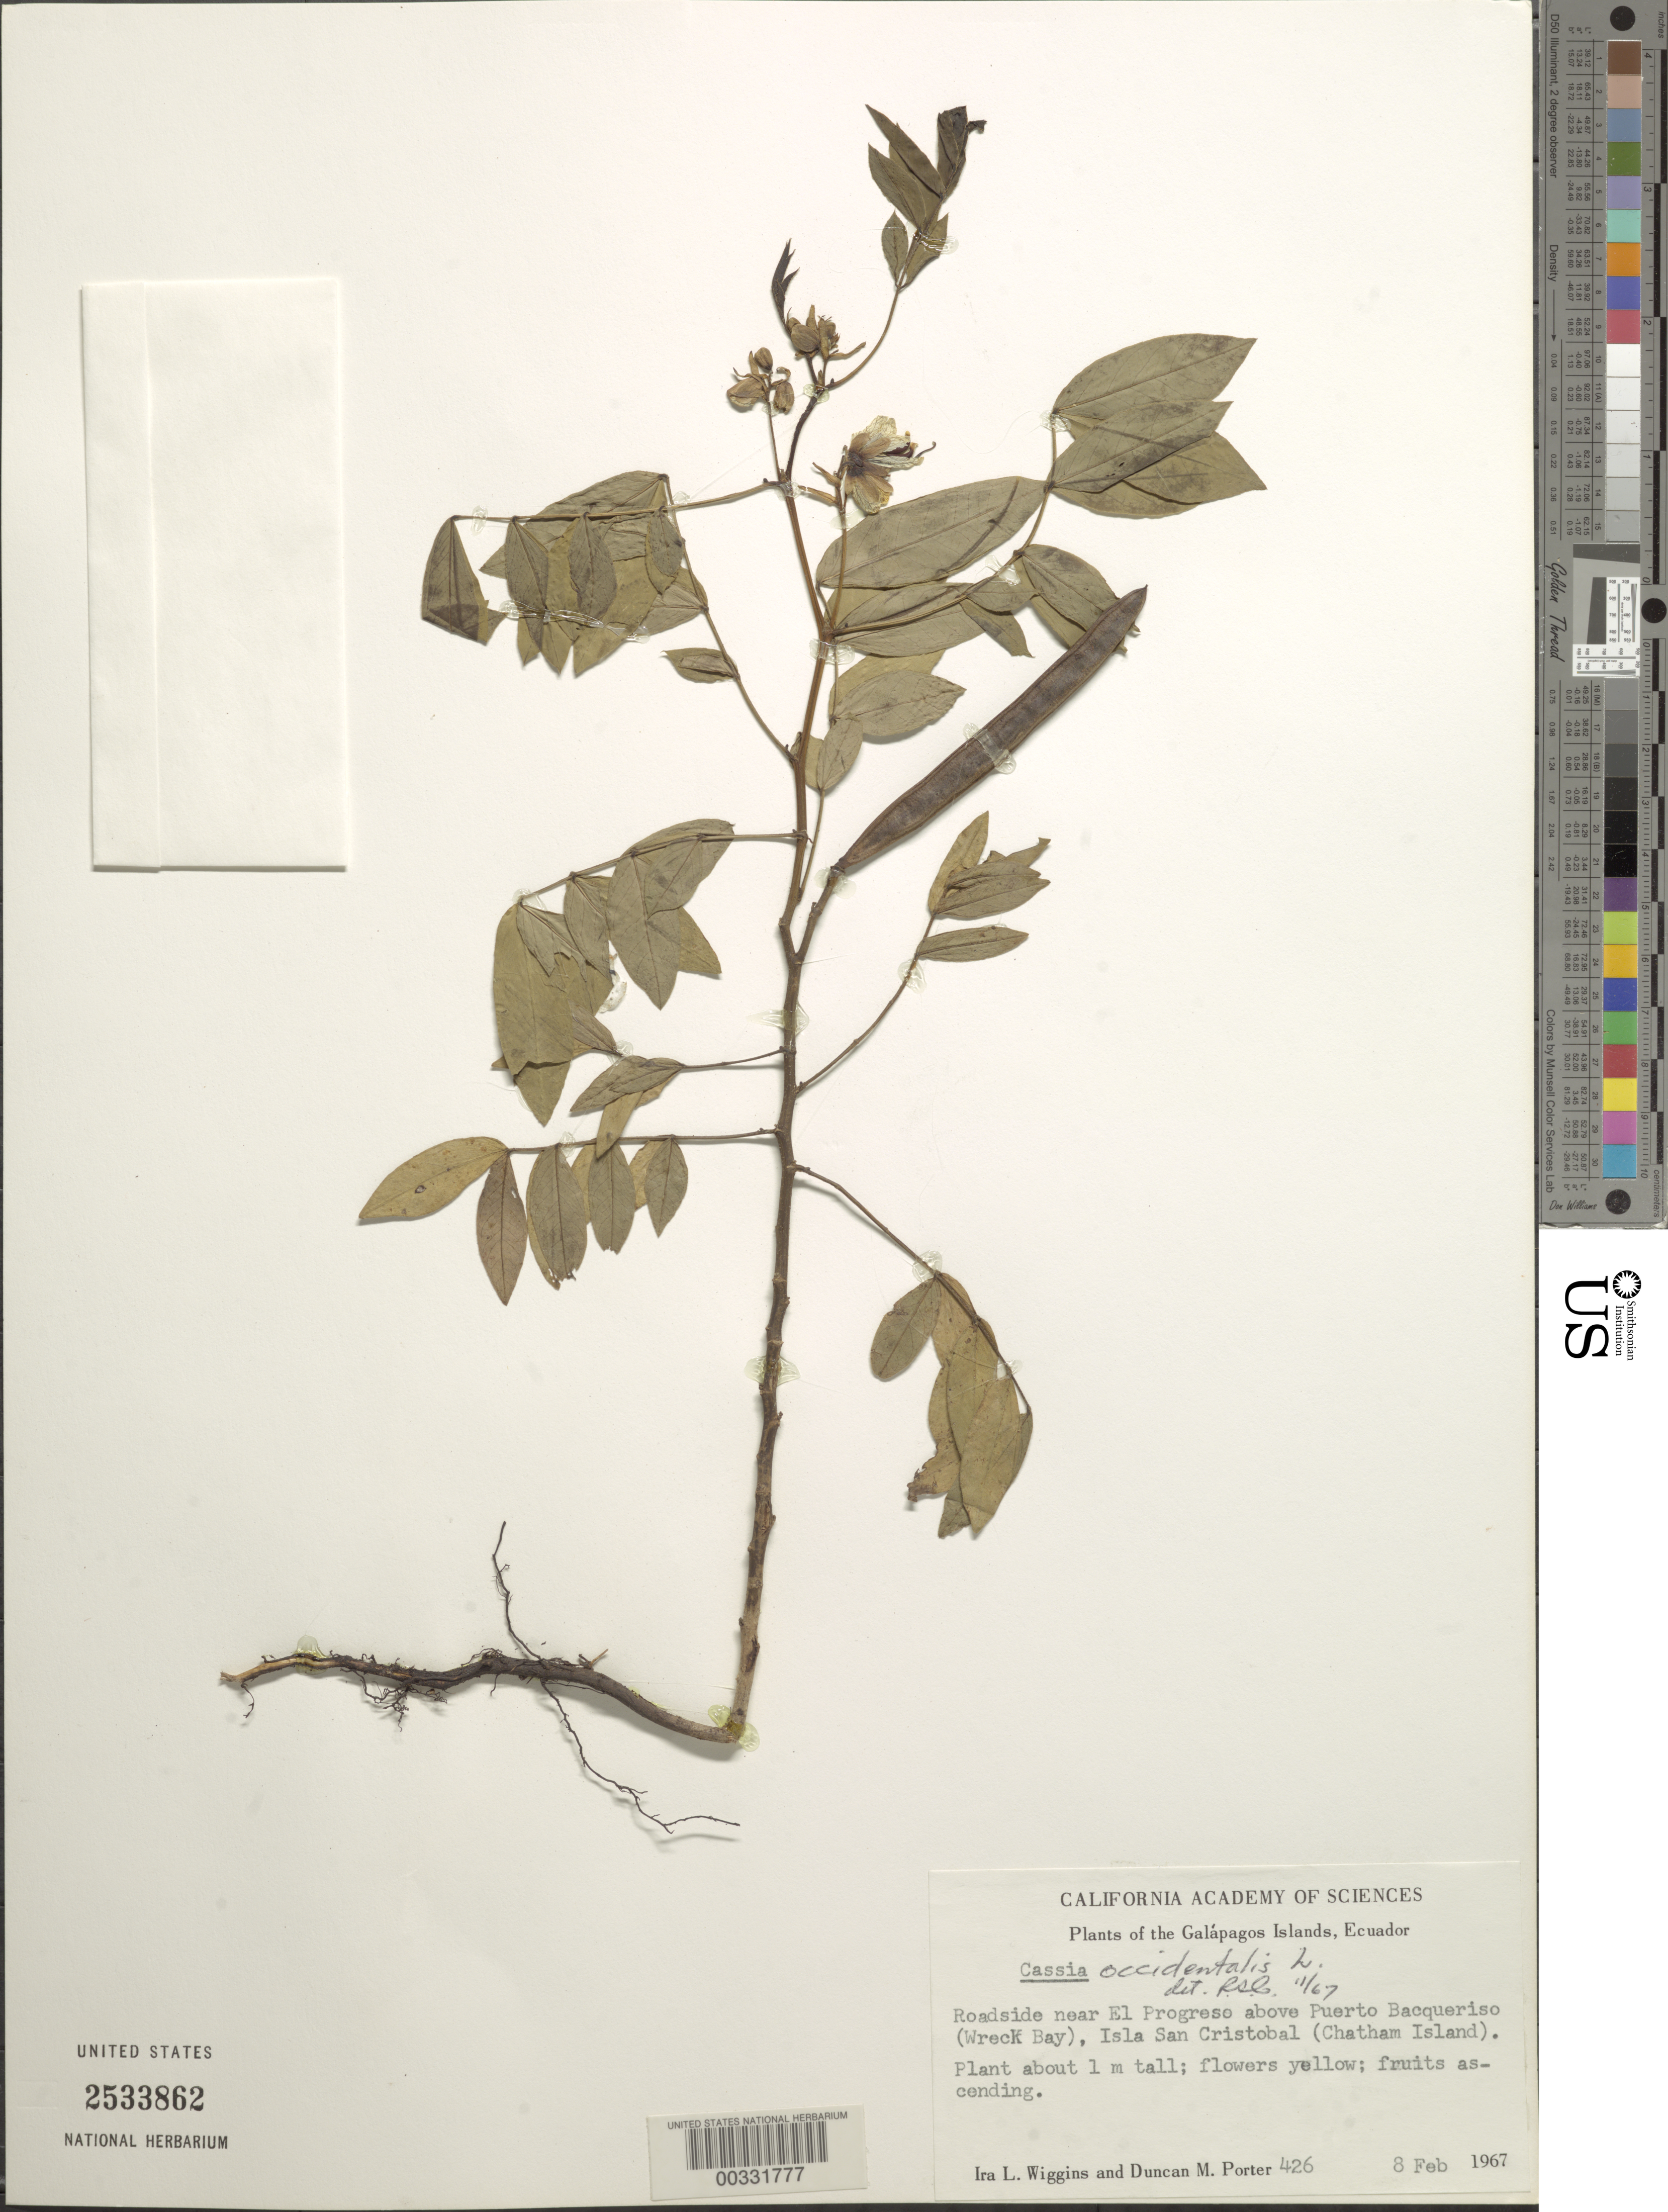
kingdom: Plantae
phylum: Tracheophyta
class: Magnoliopsida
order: Fabales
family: Fabaceae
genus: Senna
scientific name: Senna occidentalis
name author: (L.) Link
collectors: I. L. Wiggins & D. M. Porter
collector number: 426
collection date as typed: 08 Feb 1967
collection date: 1967-02-08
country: Ecuador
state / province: Colón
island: San Cristóbal [Chatham]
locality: Near El Progresso above Puerto Bacqueriso (Wreck Bay)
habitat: Roadside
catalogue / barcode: US 2533862